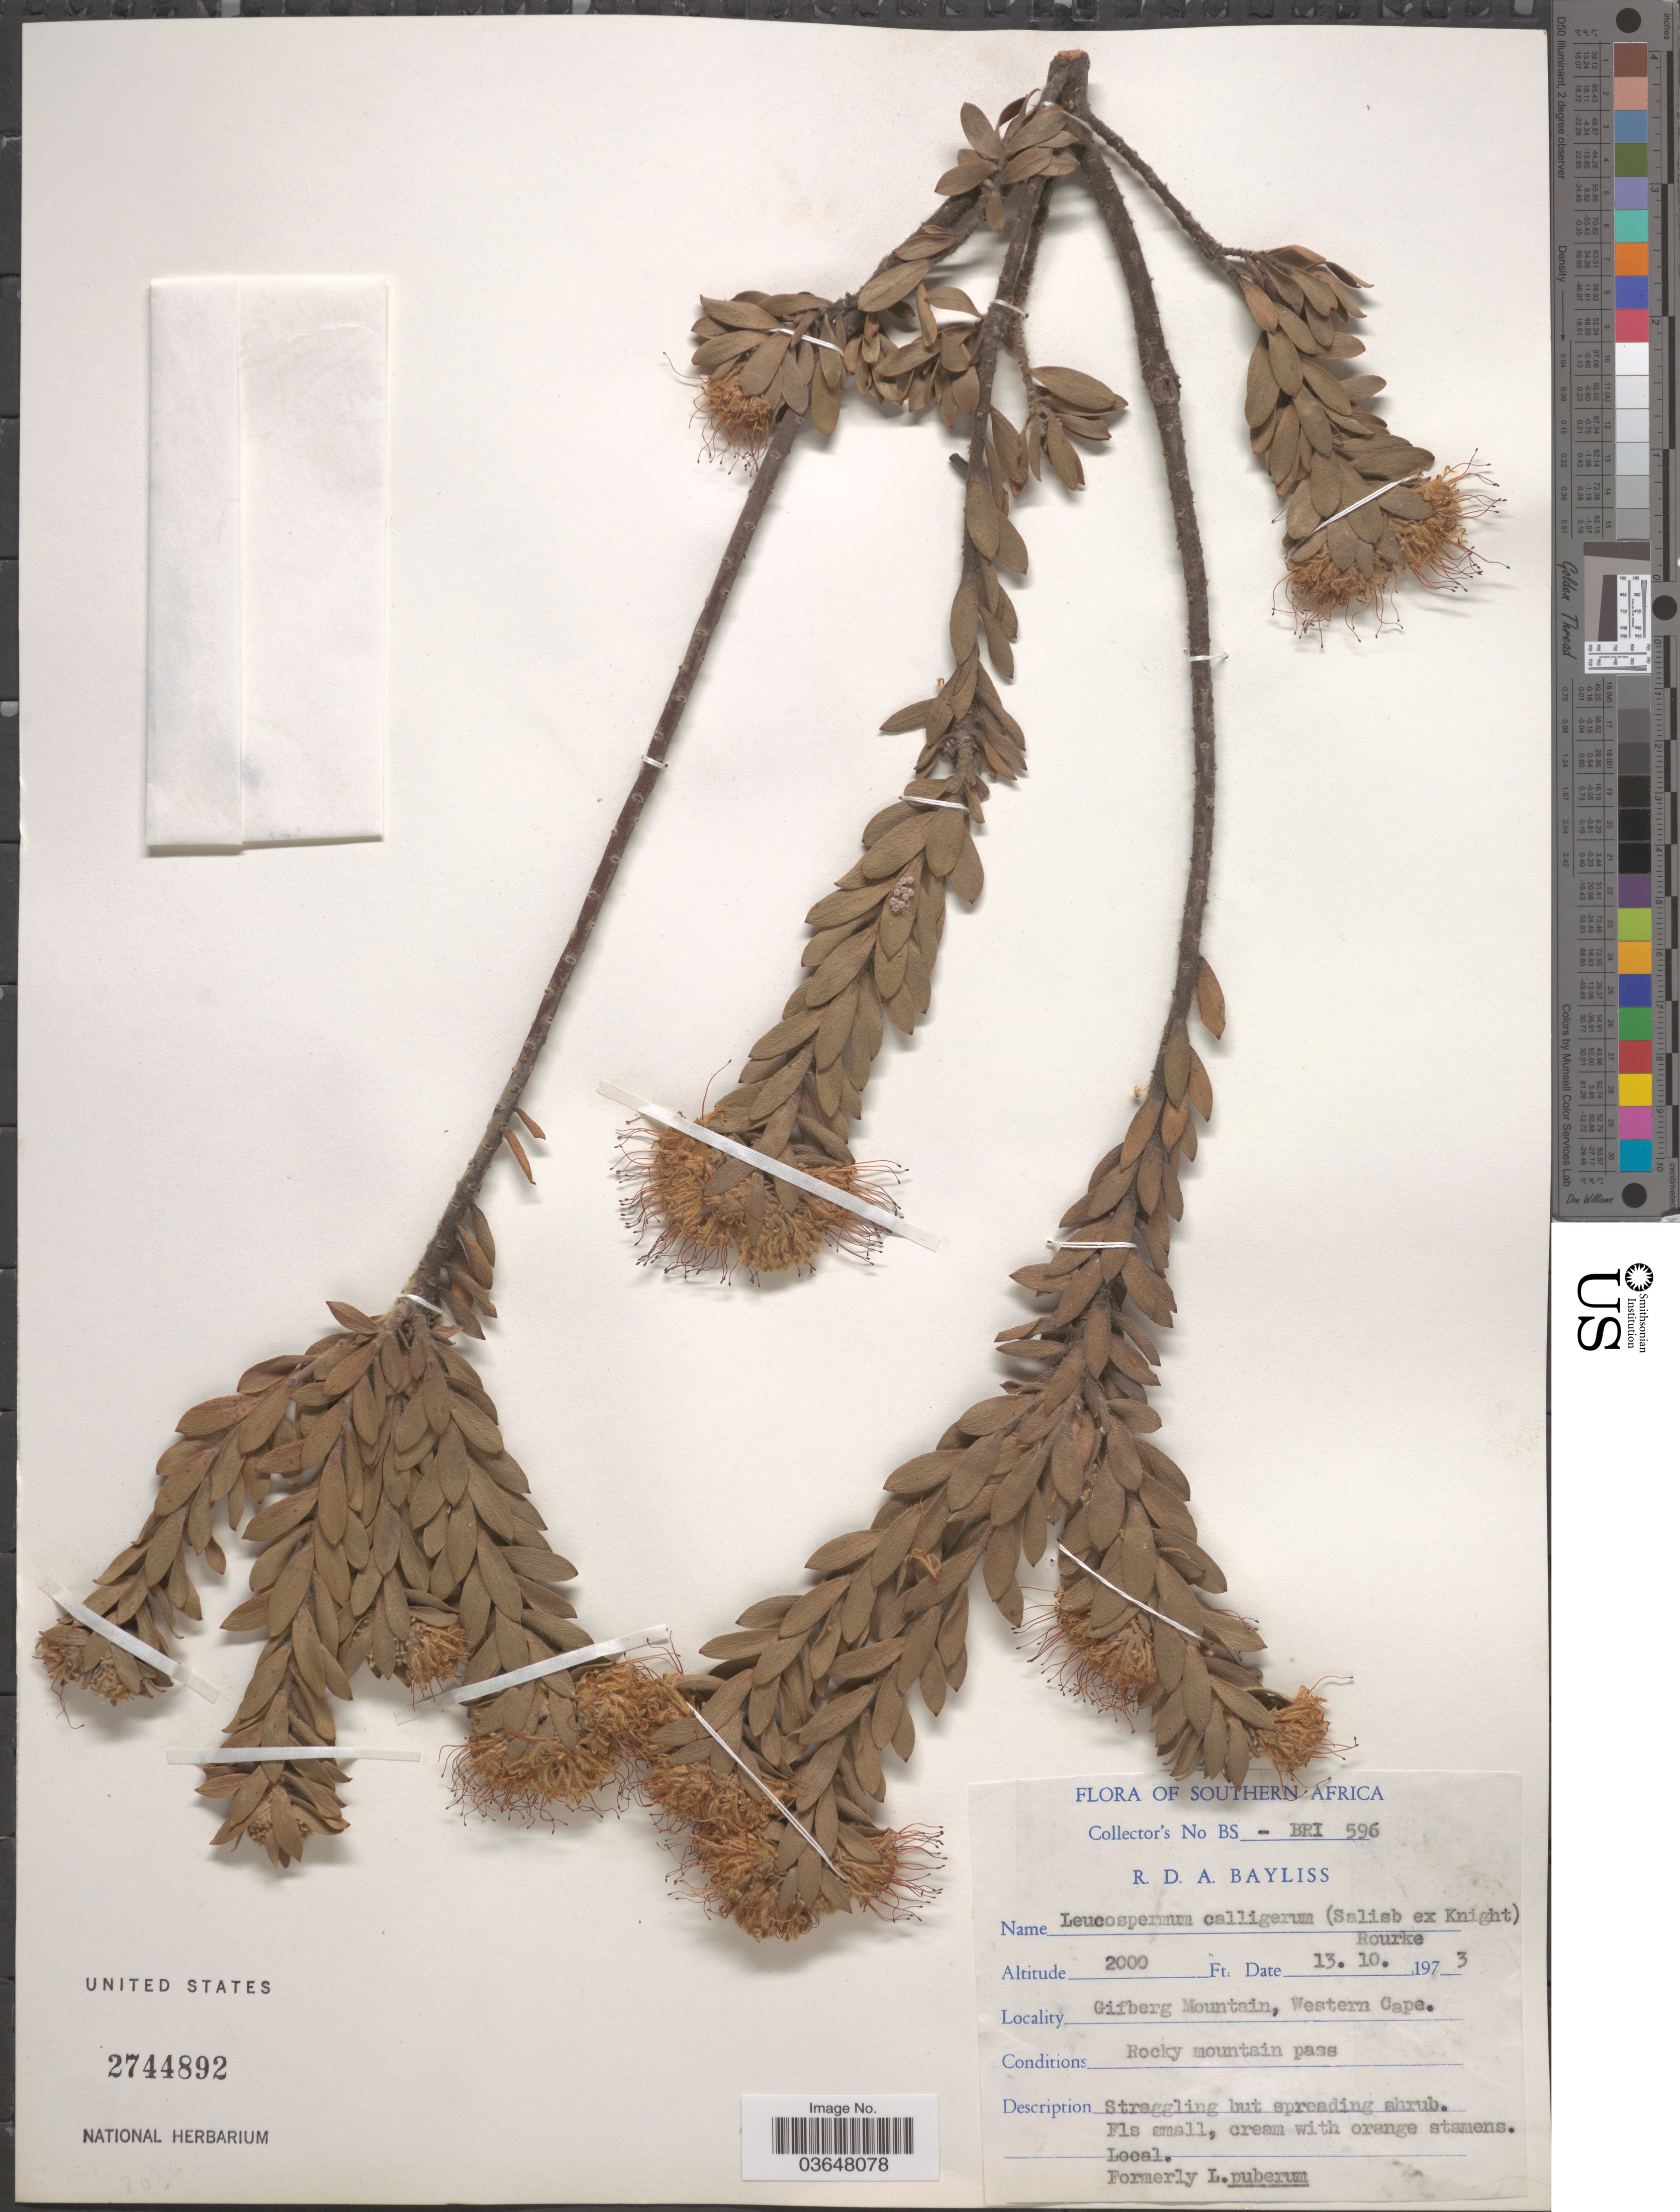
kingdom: Plantae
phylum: Tracheophyta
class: Magnoliopsida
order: Proteales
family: Proteaceae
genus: Leucospermum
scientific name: Leucospermum calligerum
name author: Rourke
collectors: R. Bayliss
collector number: BS-BRI 596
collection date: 1973-10-13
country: South Africa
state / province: Western Cape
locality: Southern Africa. Gifberg Mountain.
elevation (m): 610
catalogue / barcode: US 2744892